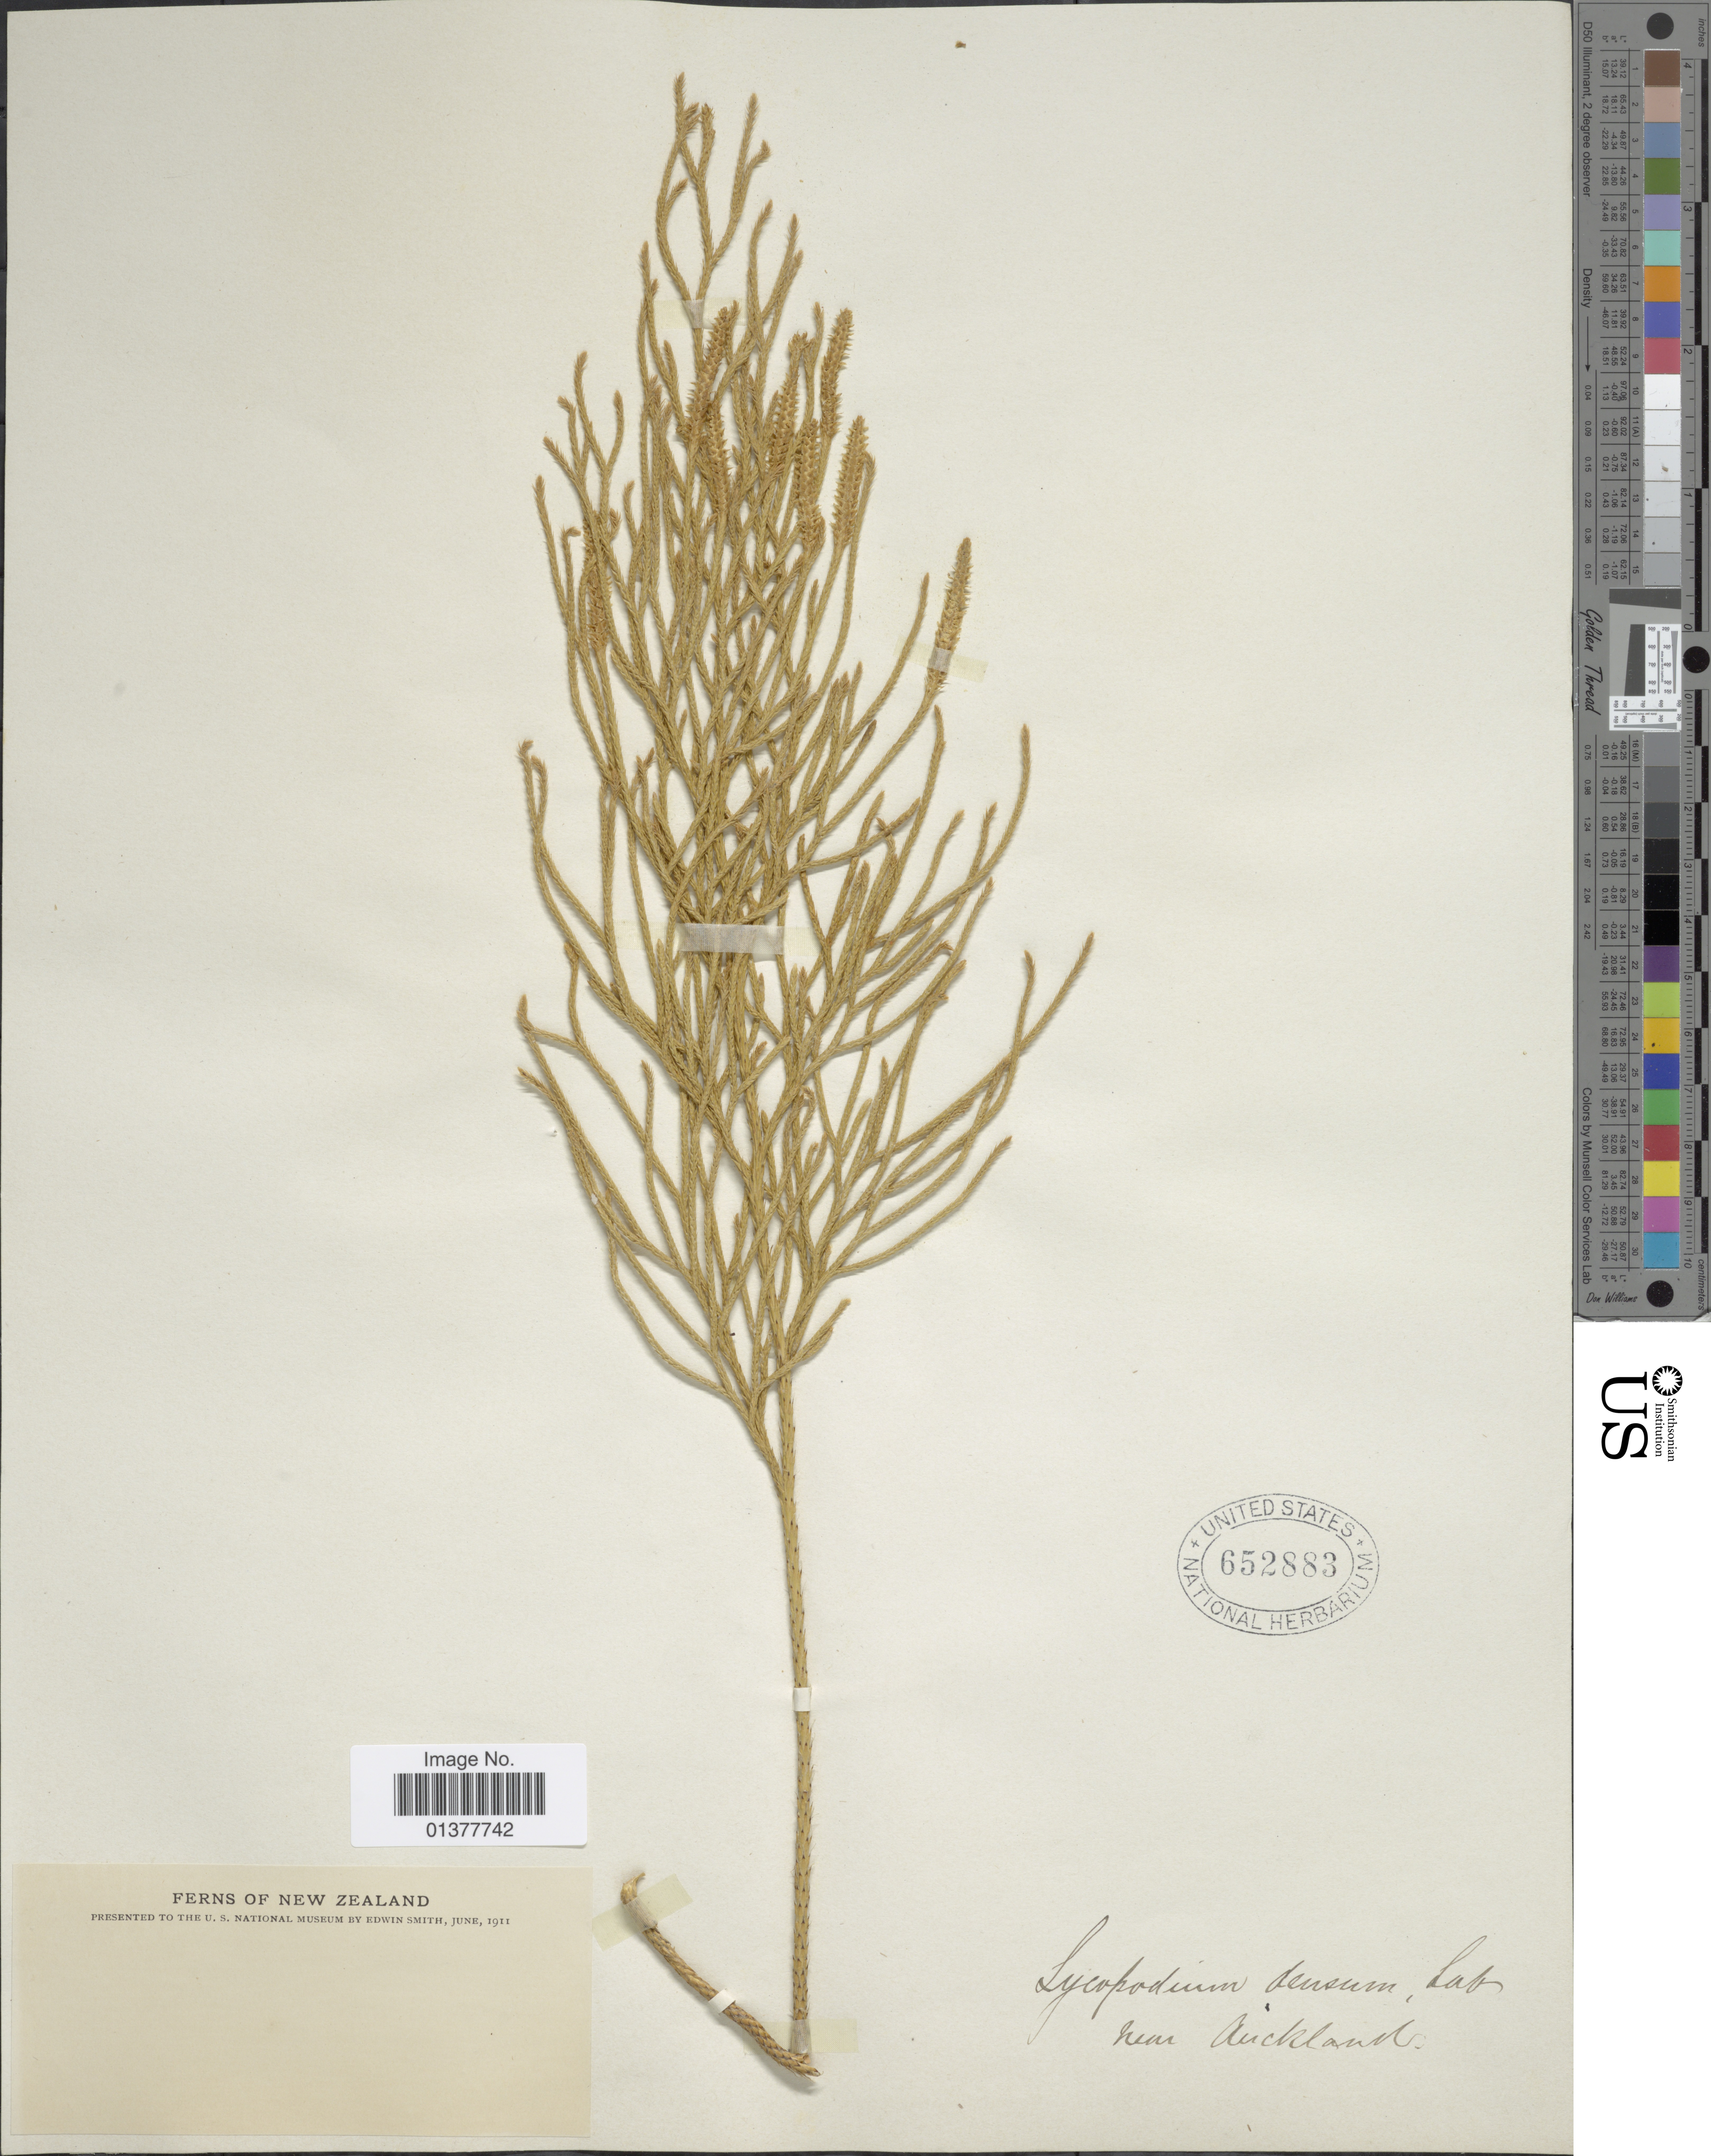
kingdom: Plantae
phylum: Tracheophyta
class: Lycopodiopsida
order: Lycopodiales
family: Lycopodiaceae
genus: Pseudolycopodium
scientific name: Pseudolycopodium densum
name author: (Rothm.) Holub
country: New Zealand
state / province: Auckland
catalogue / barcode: US 652883